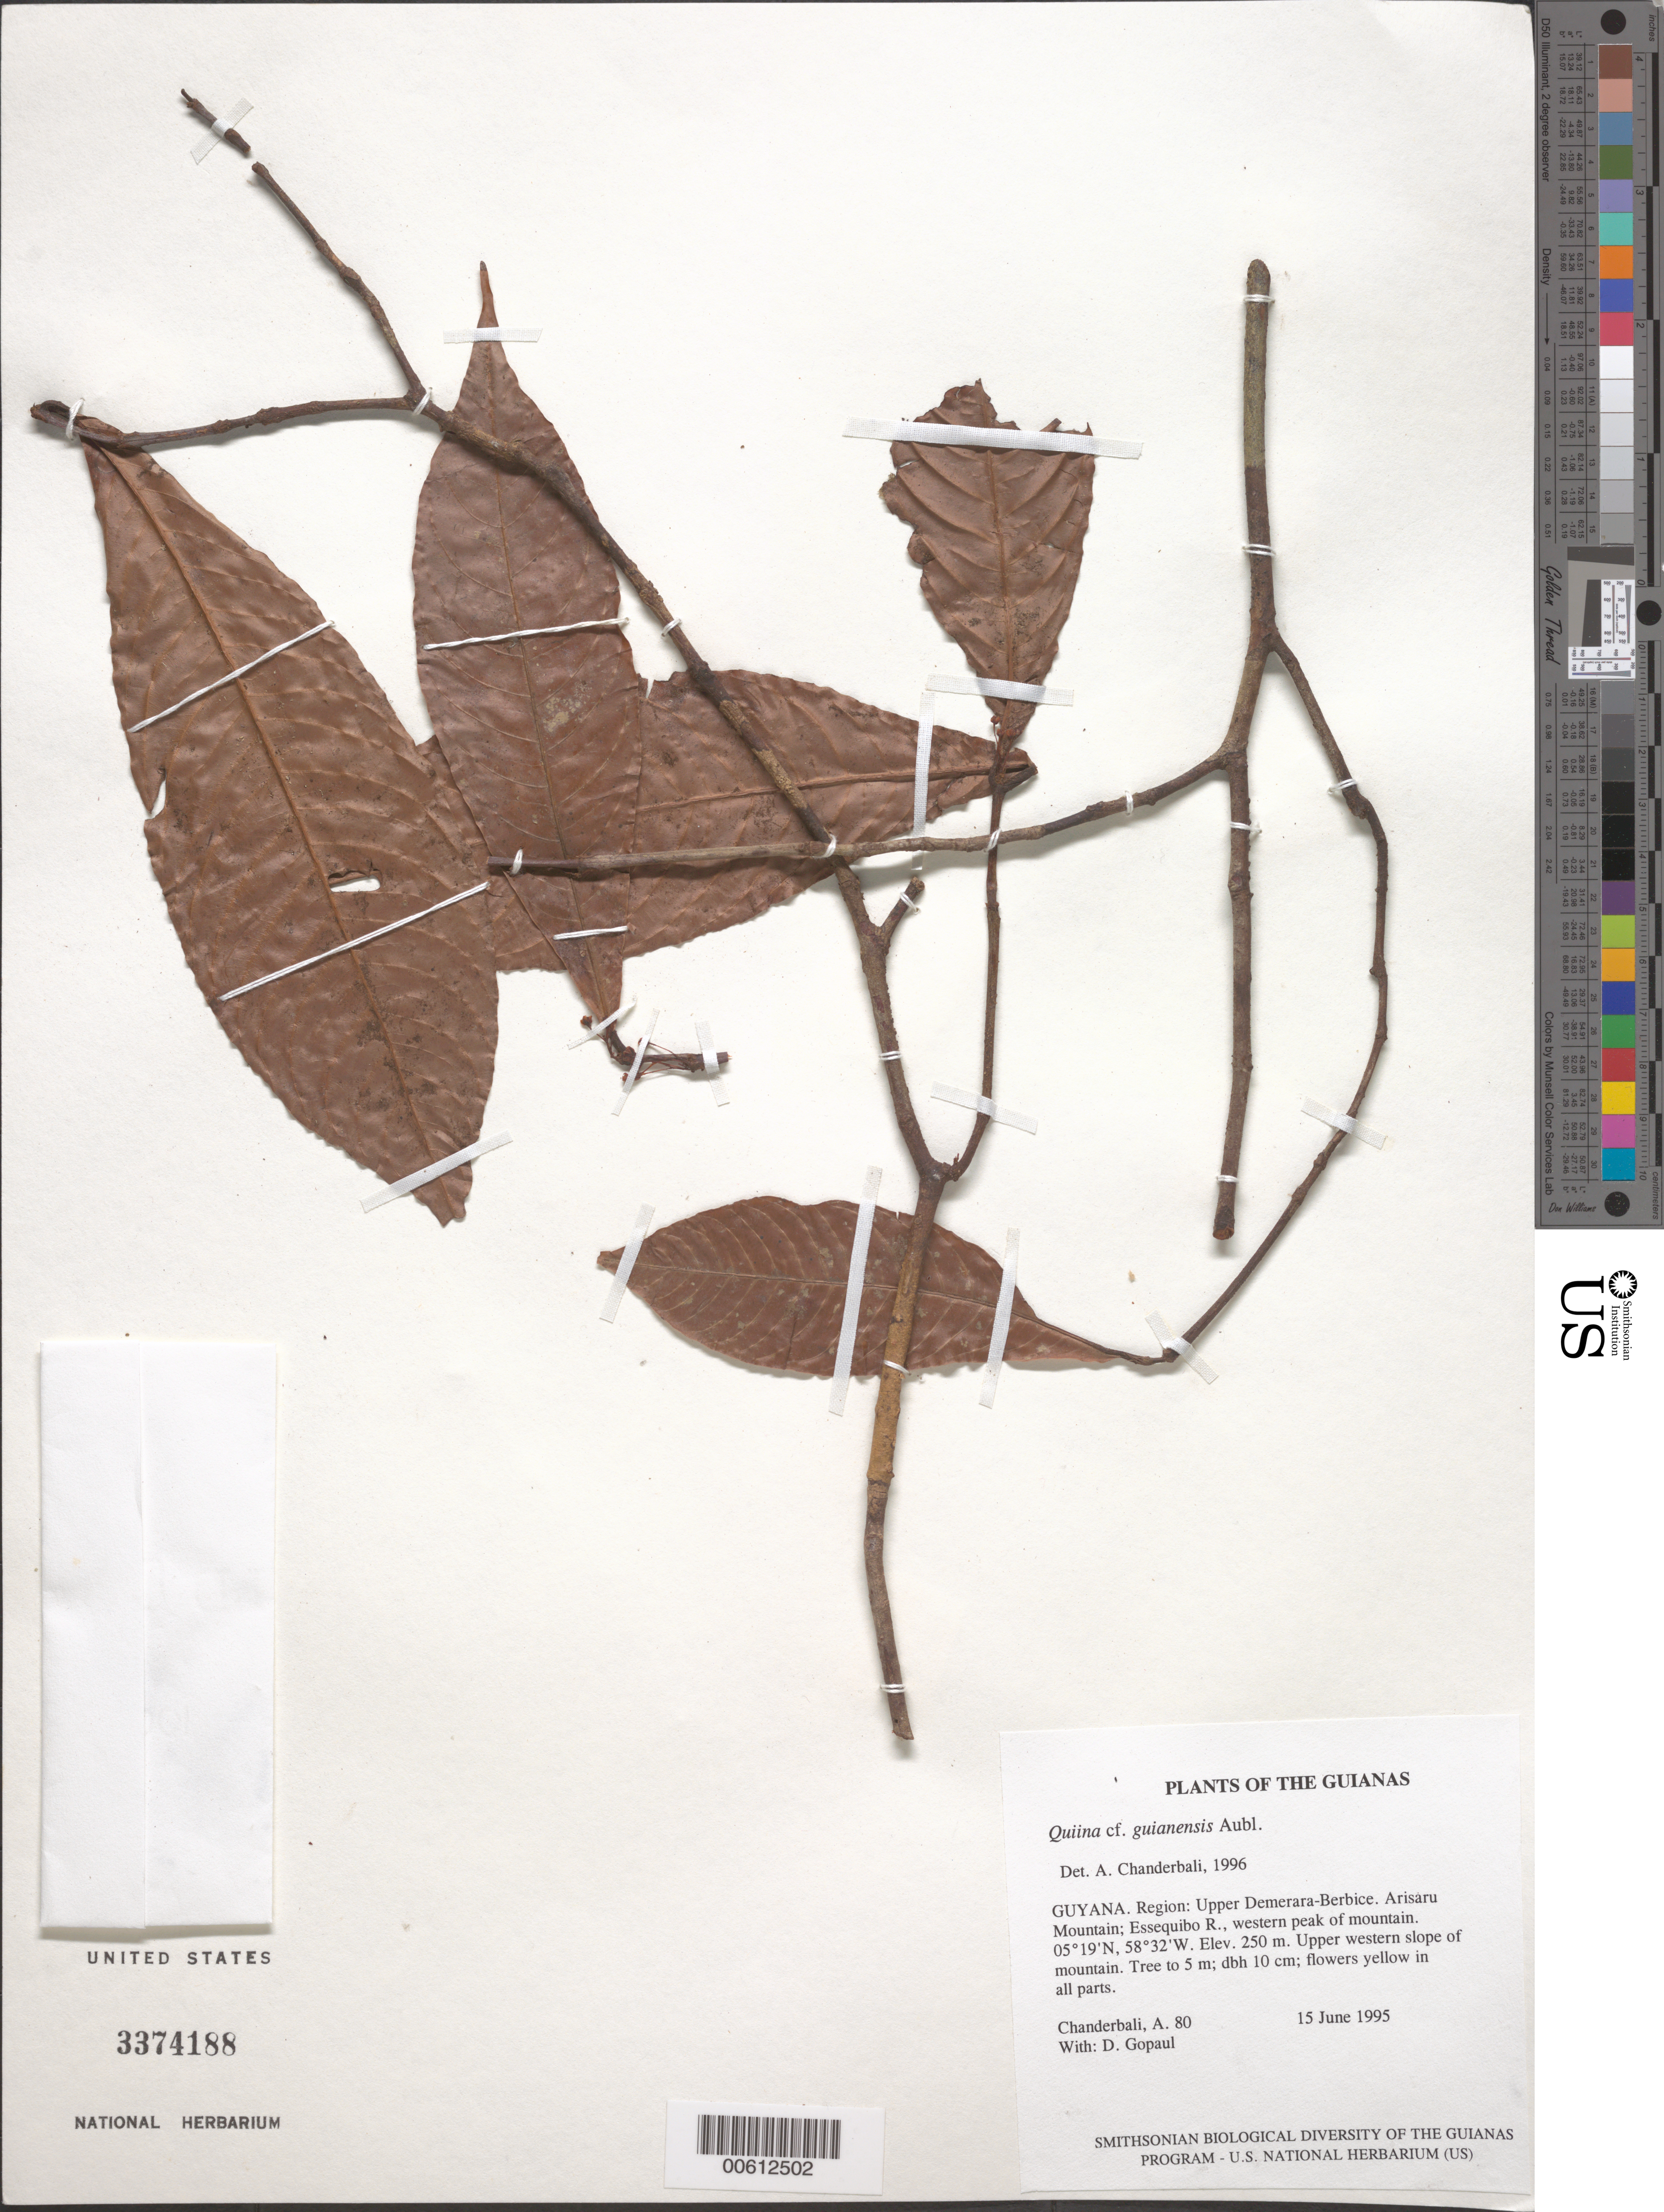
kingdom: Plantae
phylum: Tracheophyta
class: Magnoliopsida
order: Malpighiales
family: Quiinaceae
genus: Quiina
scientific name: Quiina guianensis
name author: Aubl.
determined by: Chanderbali, Andre Shashi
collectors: A. S. Chanderbali & D. Gopaul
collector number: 0080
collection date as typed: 15 June 1995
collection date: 1995-06-15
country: Guyana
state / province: U. Demerara-Berbice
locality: Arisaru Mountain; Essequibo R., western peak of mountain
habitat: Upper western slope of mountain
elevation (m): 250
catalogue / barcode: US 3374188